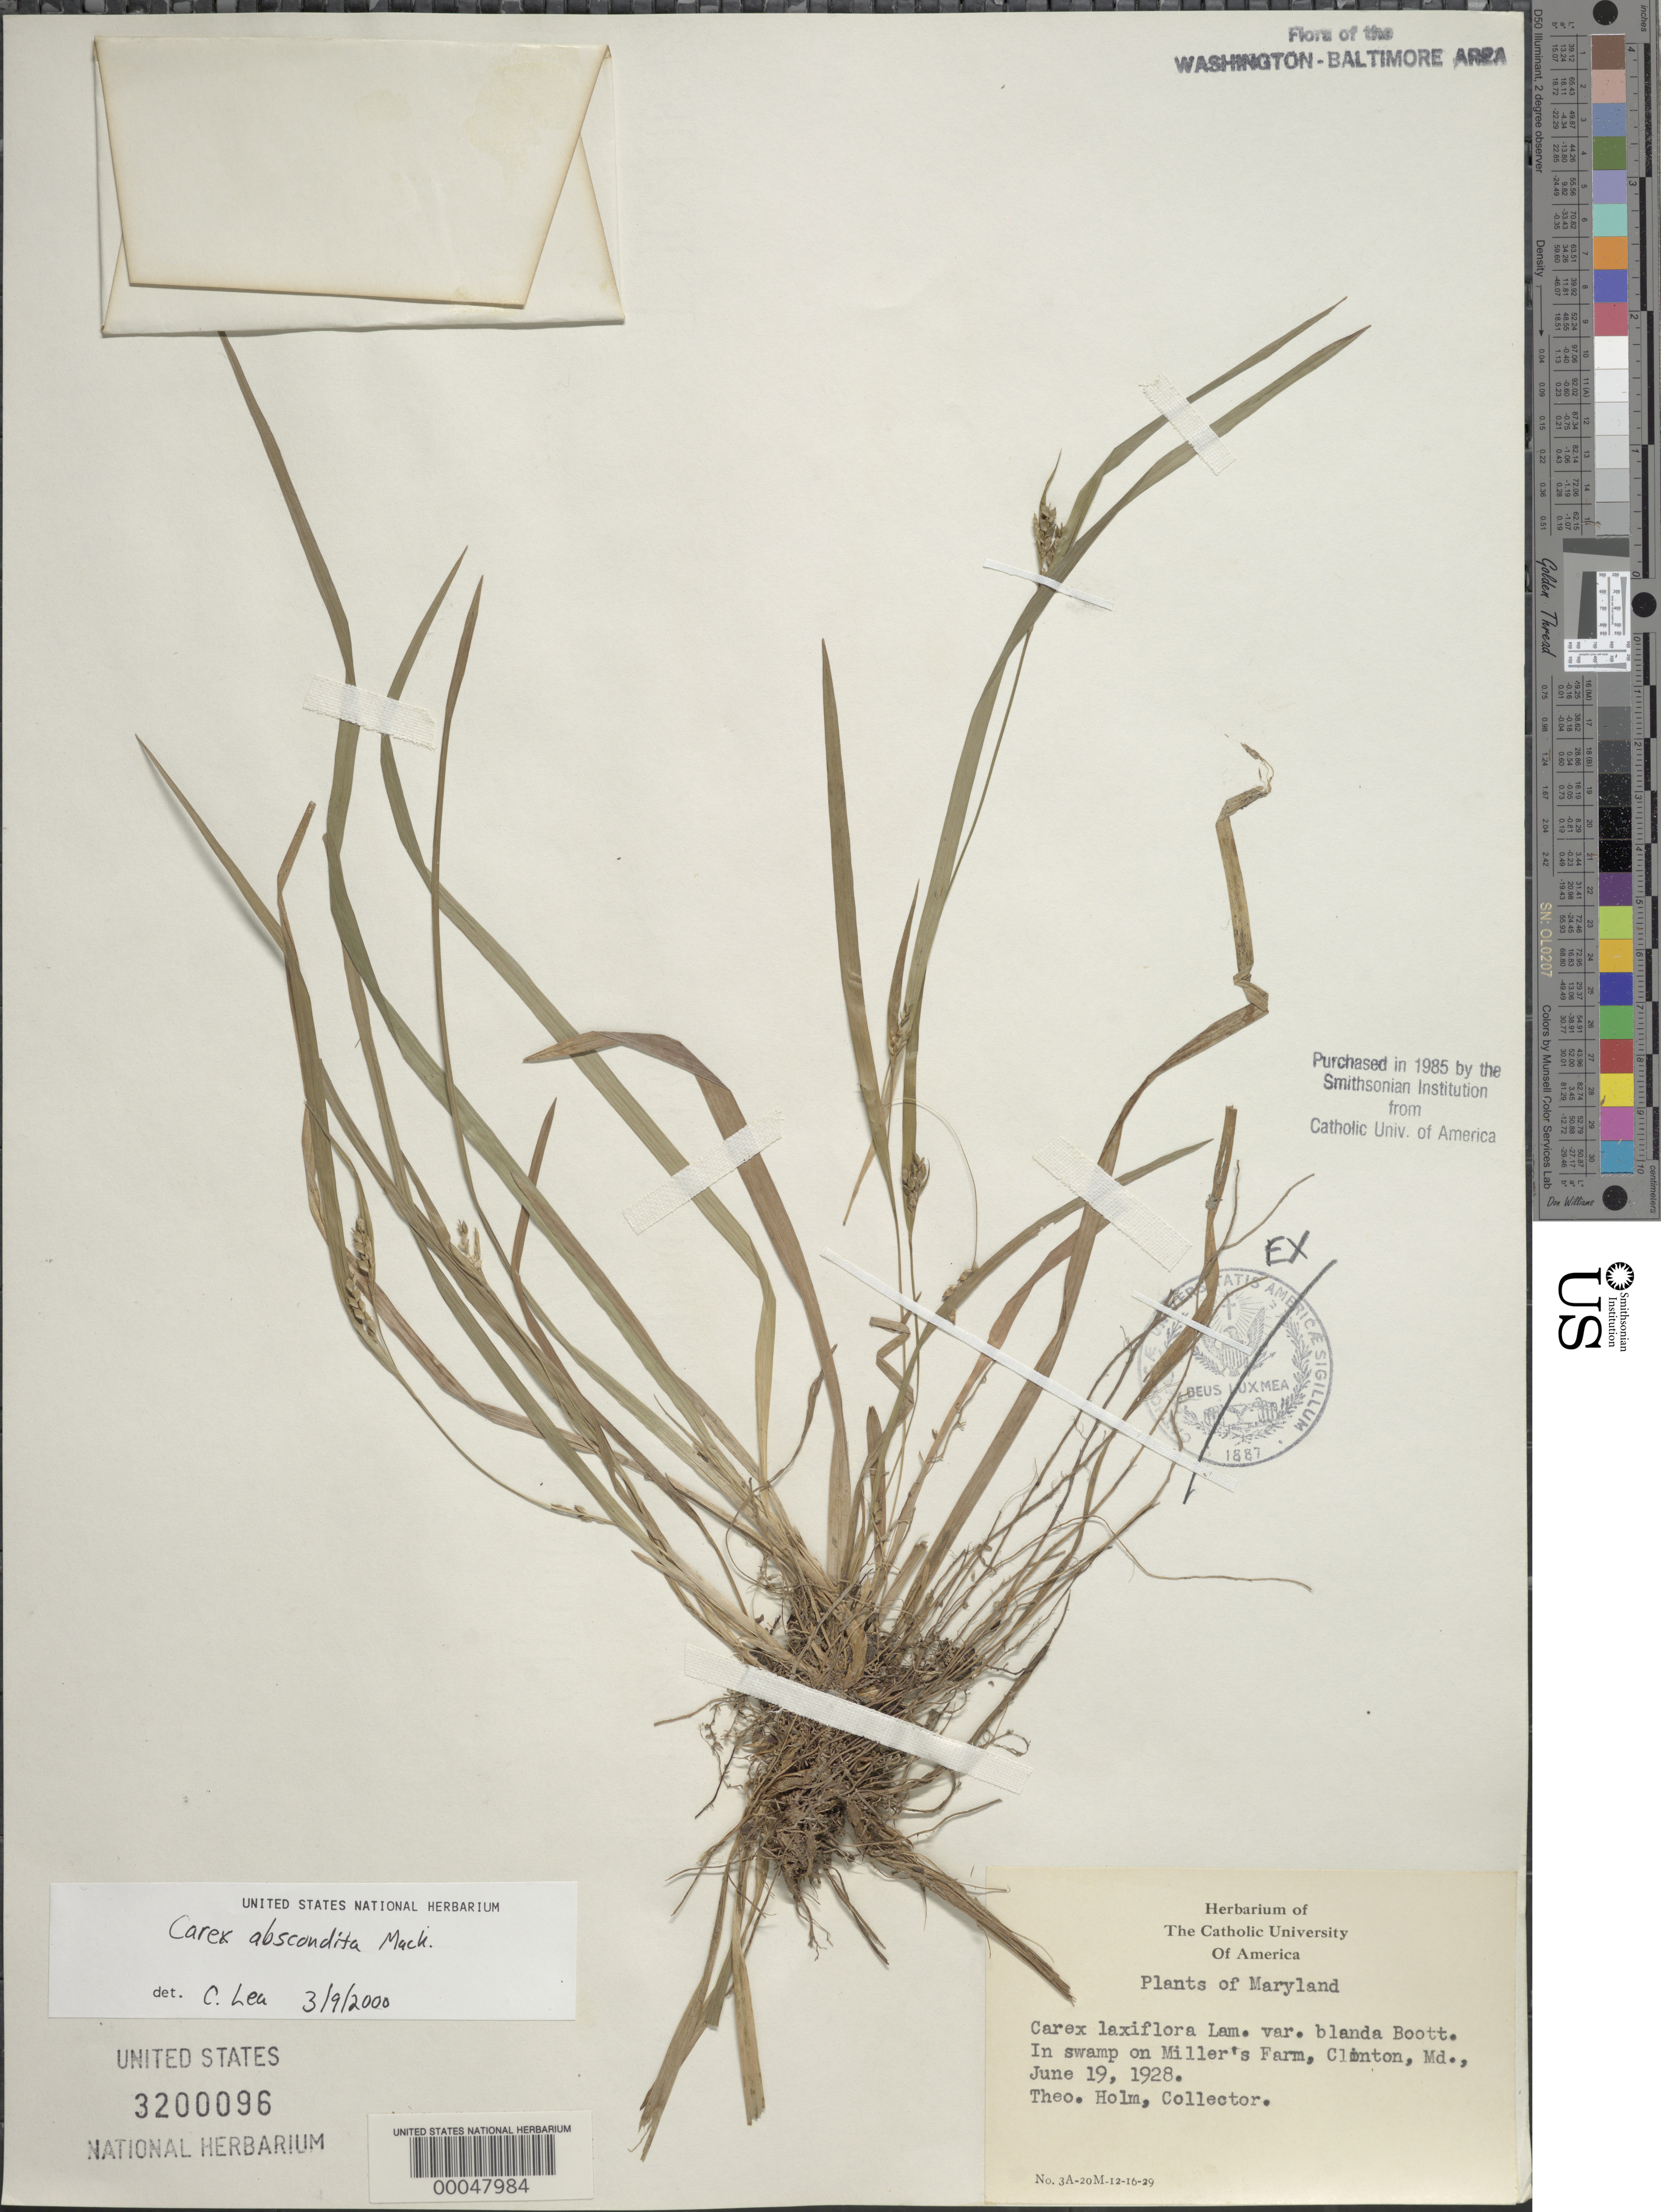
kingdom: Plantae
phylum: Tracheophyta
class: Liliopsida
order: Poales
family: Cyperaceae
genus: Carex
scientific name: Carex abscondita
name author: Mack.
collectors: T. Holm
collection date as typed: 19 Jun 1928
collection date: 1928-06-19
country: United States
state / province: Maryland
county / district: Prince George's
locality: Clinton, Miller's Farm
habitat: Swamp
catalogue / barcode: US 3200096